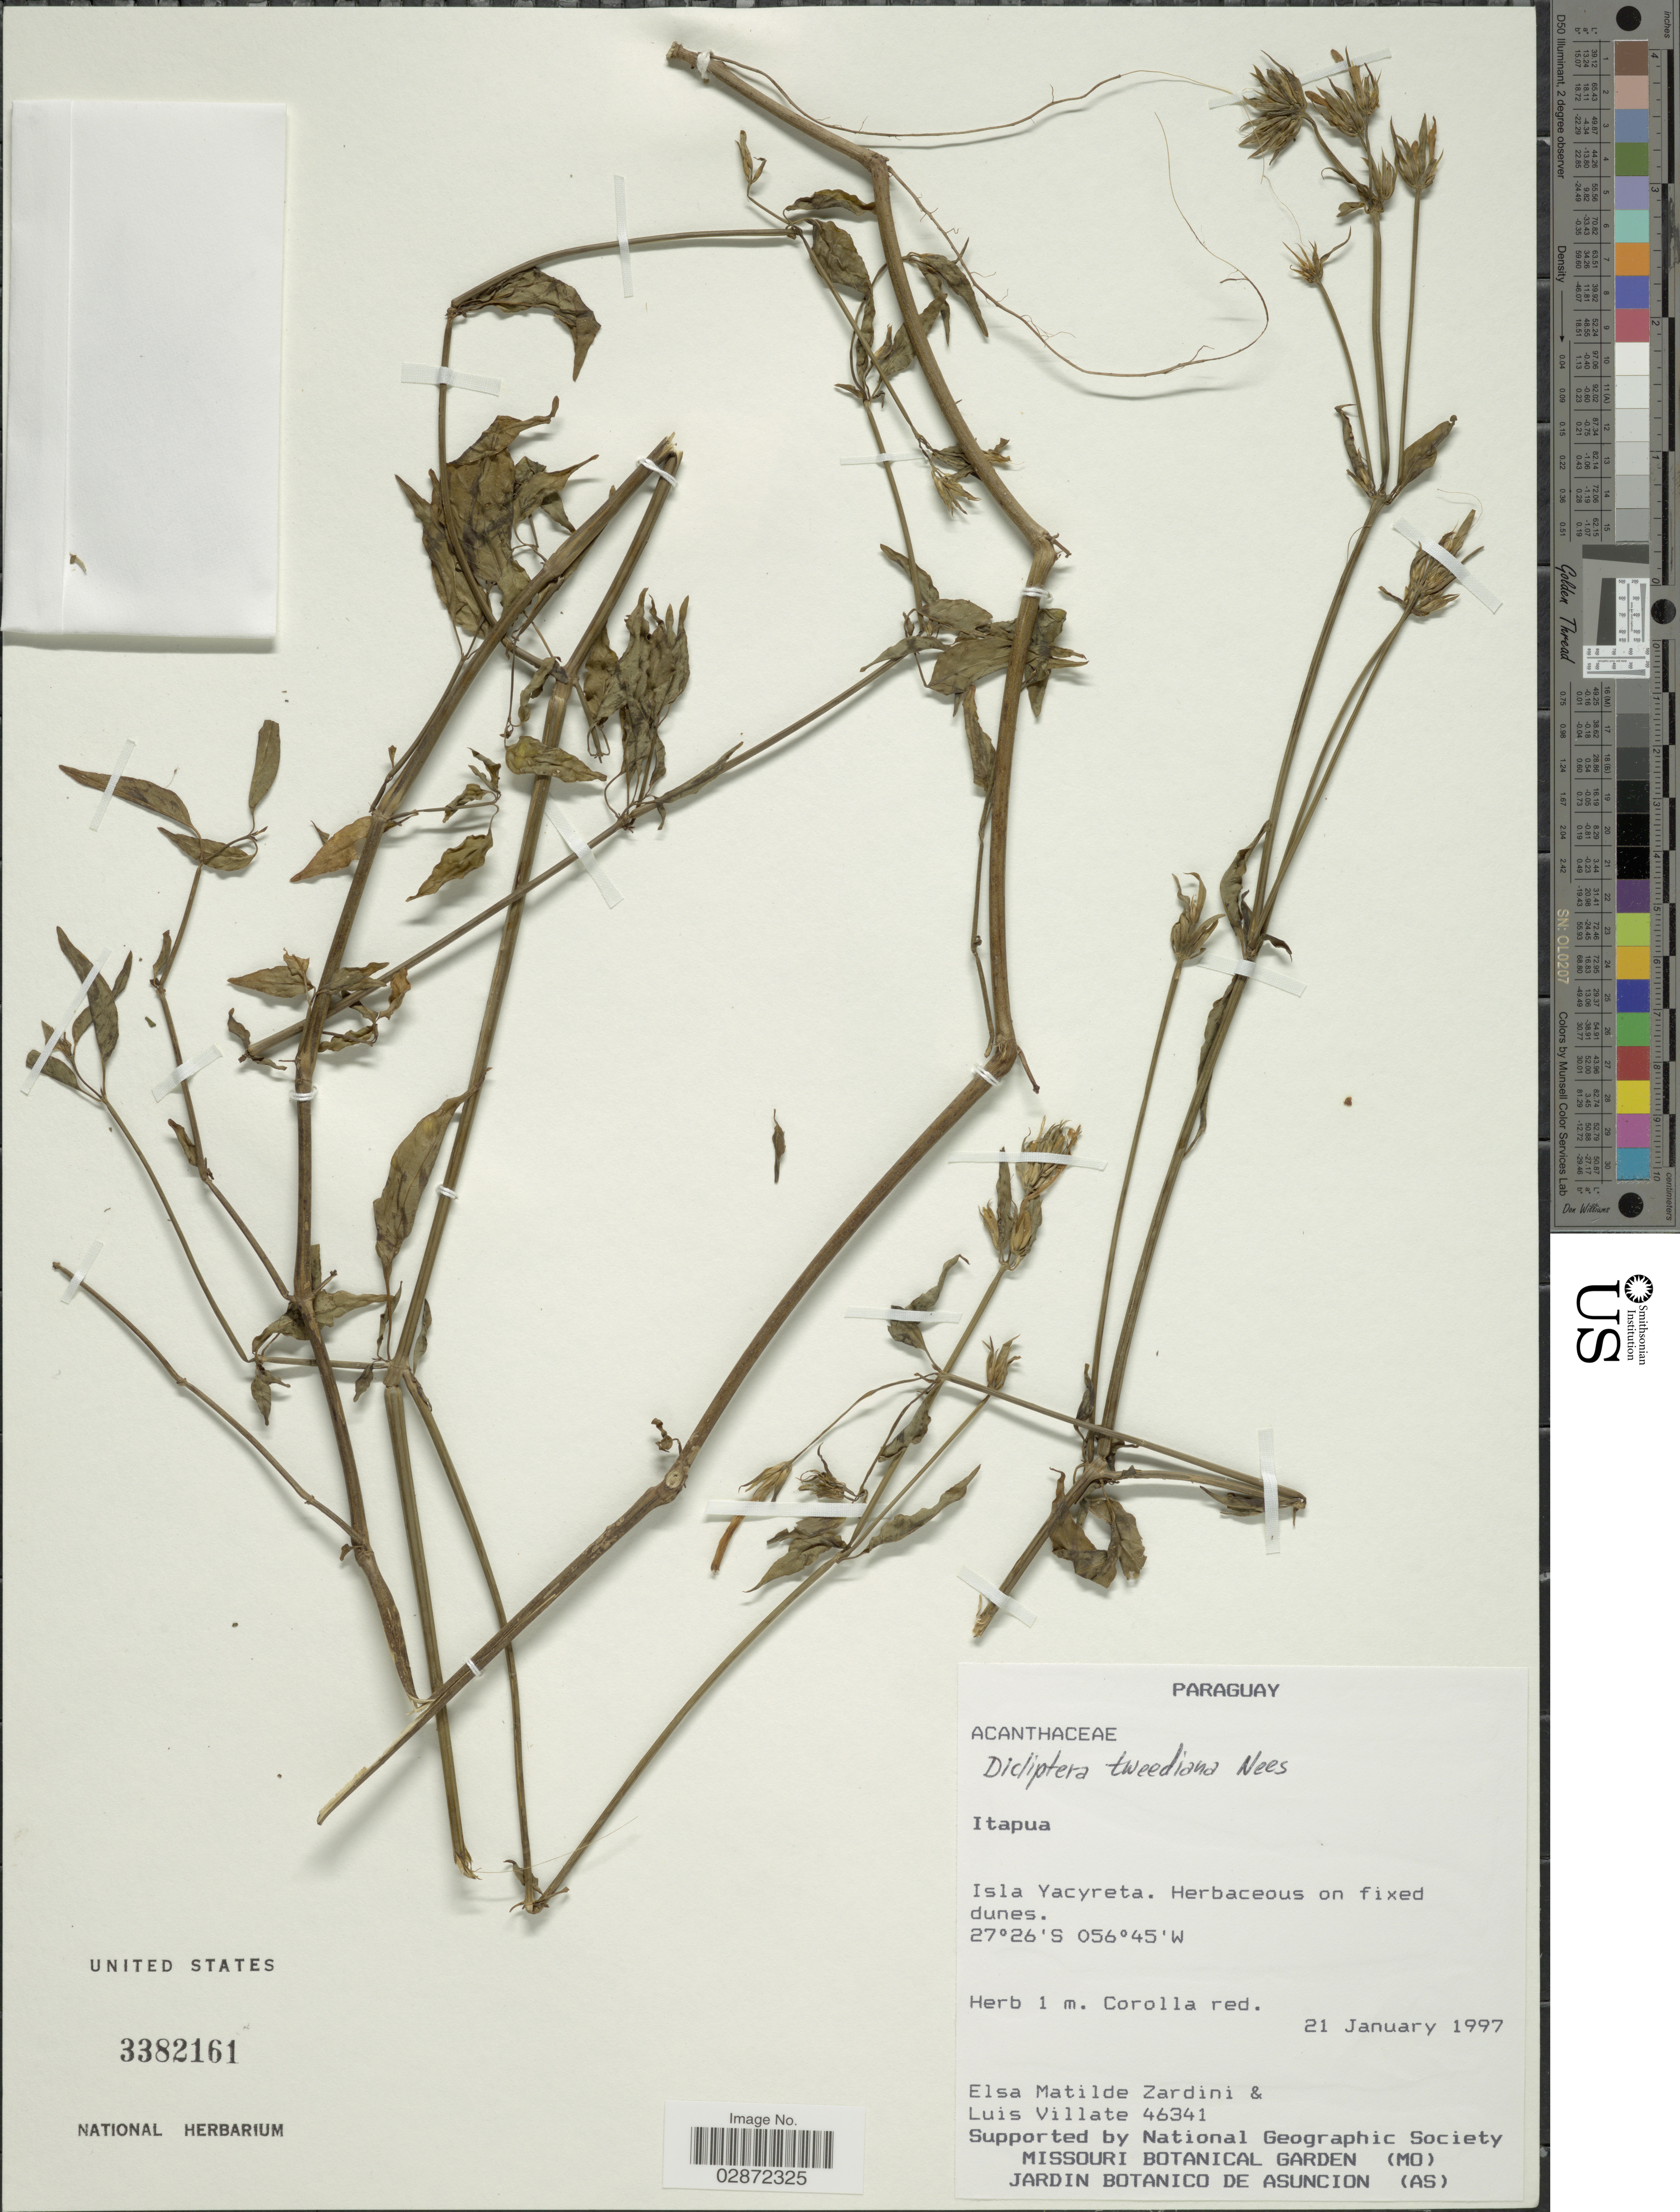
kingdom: Plantae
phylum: Tracheophyta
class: Magnoliopsida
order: Lamiales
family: Acanthaceae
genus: Dicliptera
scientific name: Dicliptera squarrosa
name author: Nees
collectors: E. M. Zardini & L. Villate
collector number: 46341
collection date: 1997-01-21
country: Paraguay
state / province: Itapua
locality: Isla Yacyreta.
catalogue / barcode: US 3382161